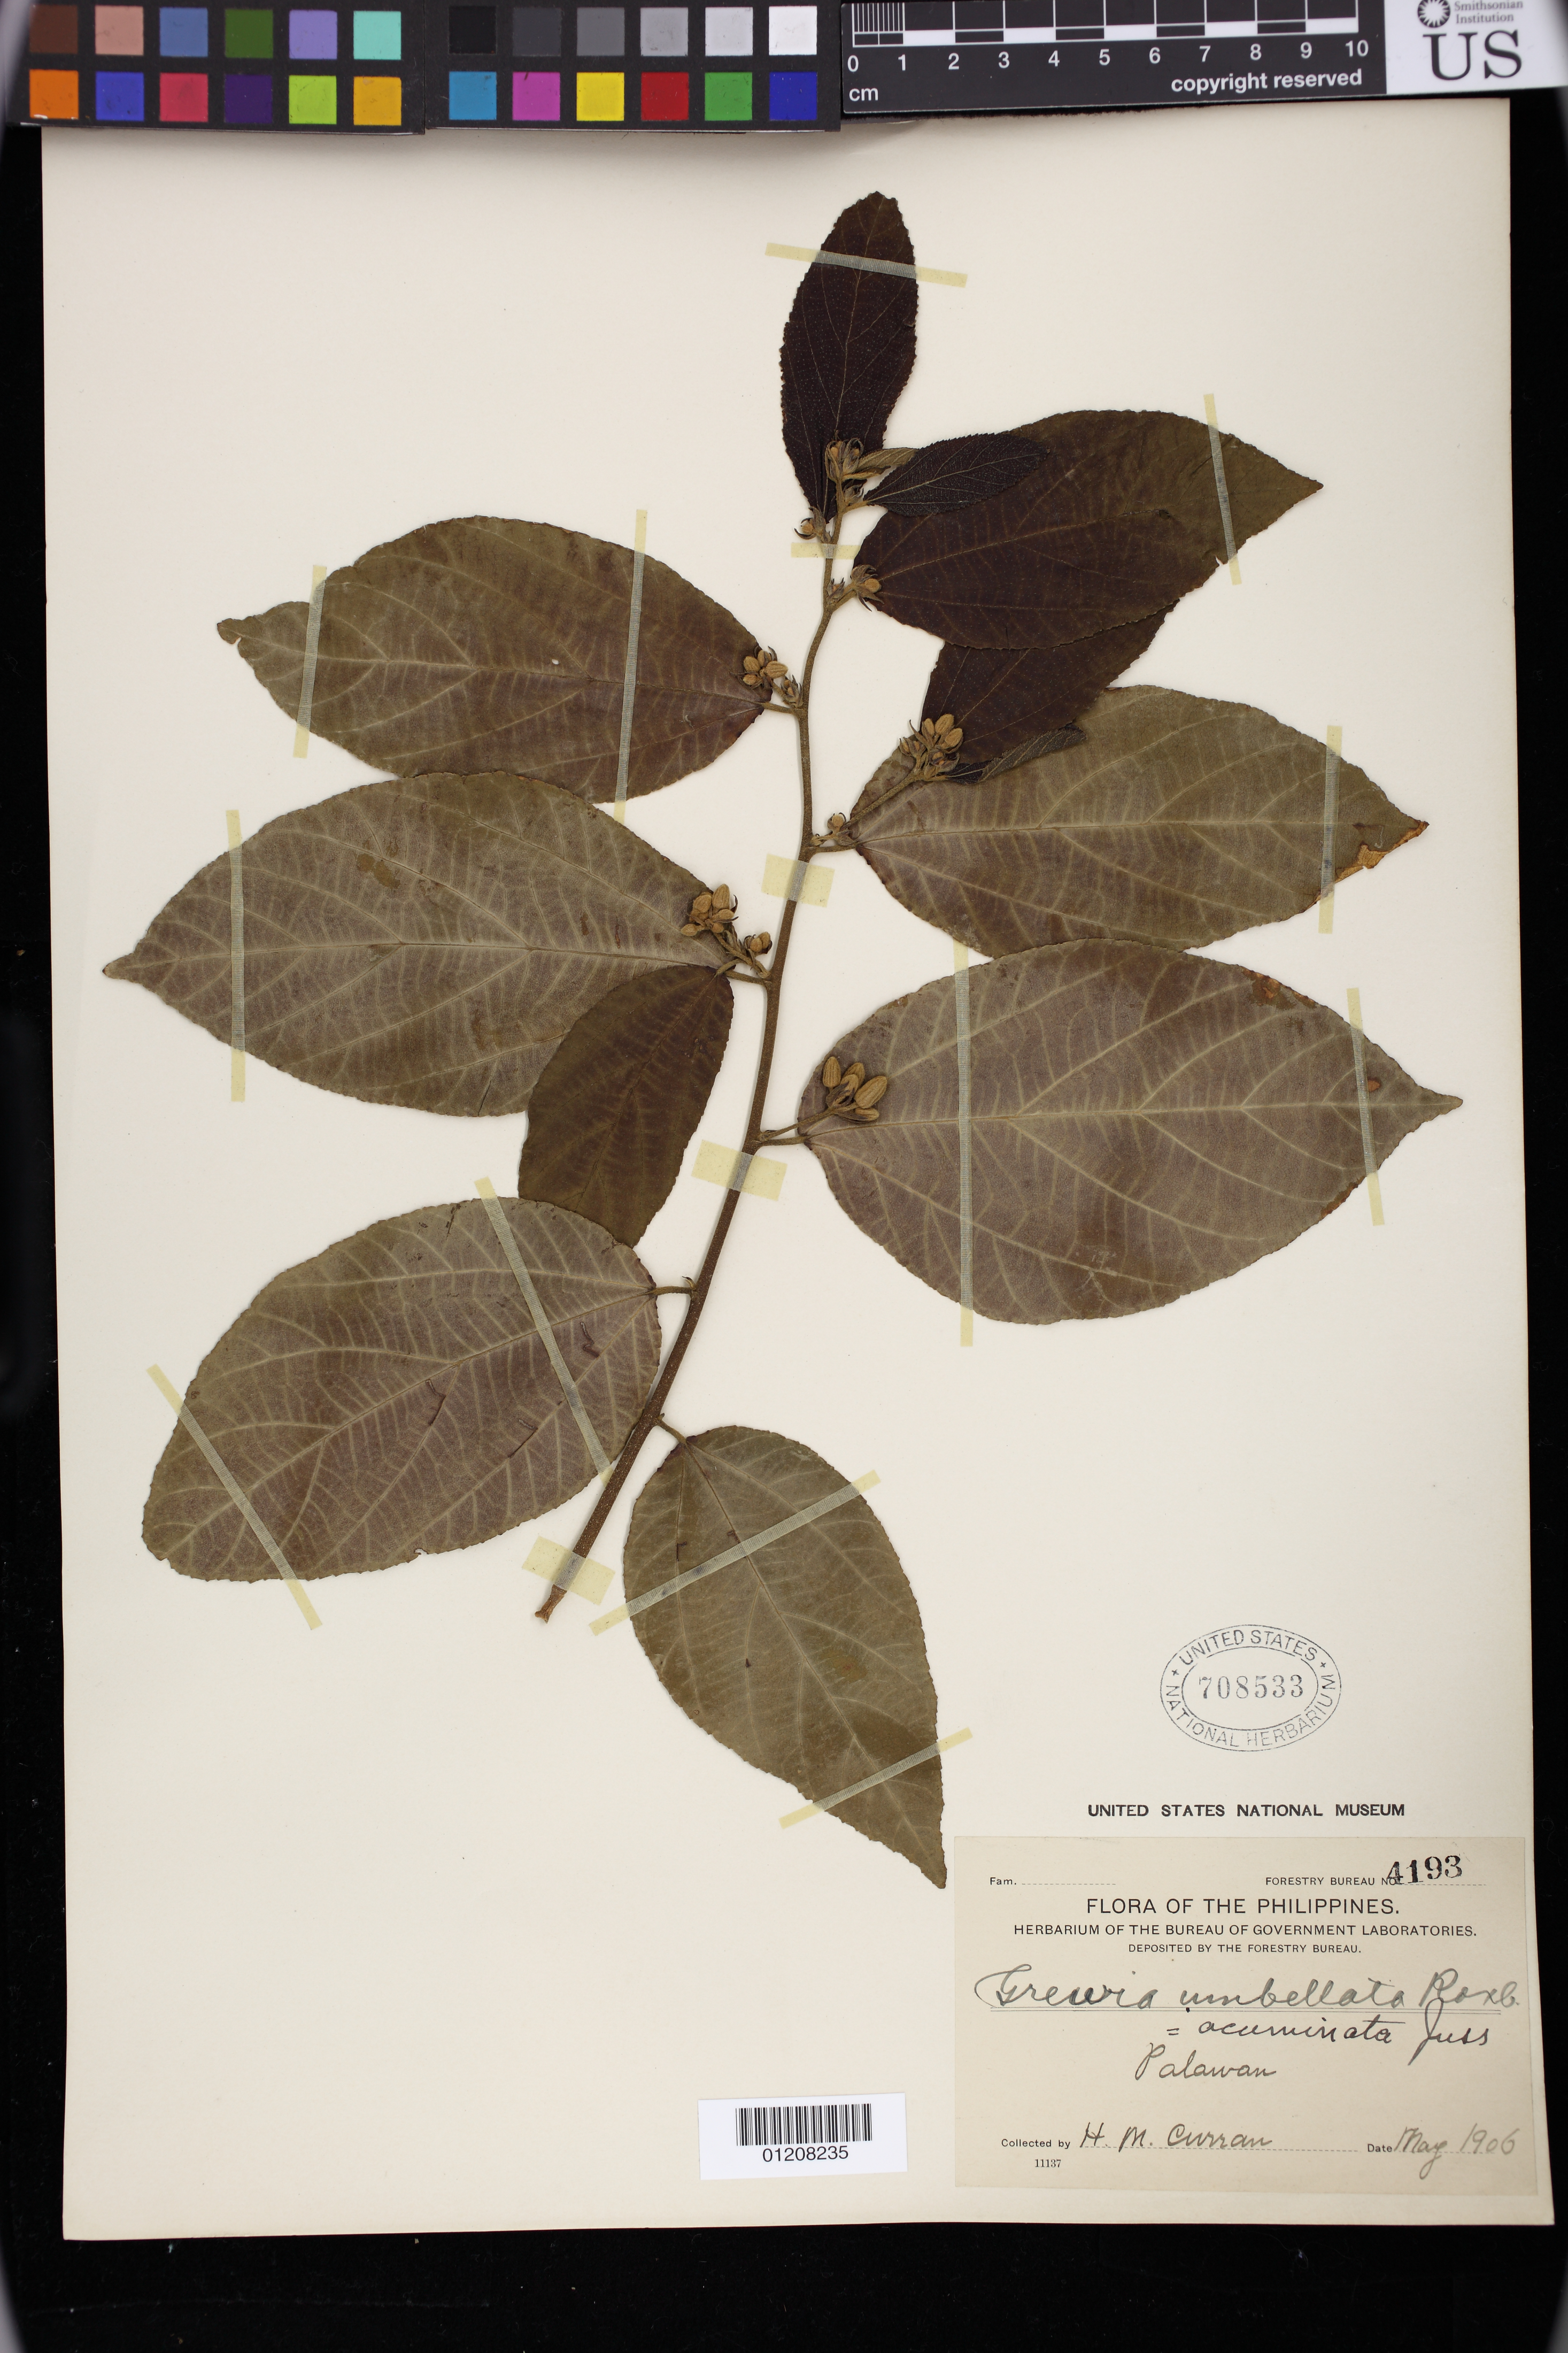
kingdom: Plantae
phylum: Tracheophyta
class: Magnoliopsida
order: Malvales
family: Malvaceae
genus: Grewia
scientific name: Grewia acuminata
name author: Juss.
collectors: H. M. Curran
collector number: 4193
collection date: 1906-05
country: Philippines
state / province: Mimaropa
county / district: Palawan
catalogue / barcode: US 708533